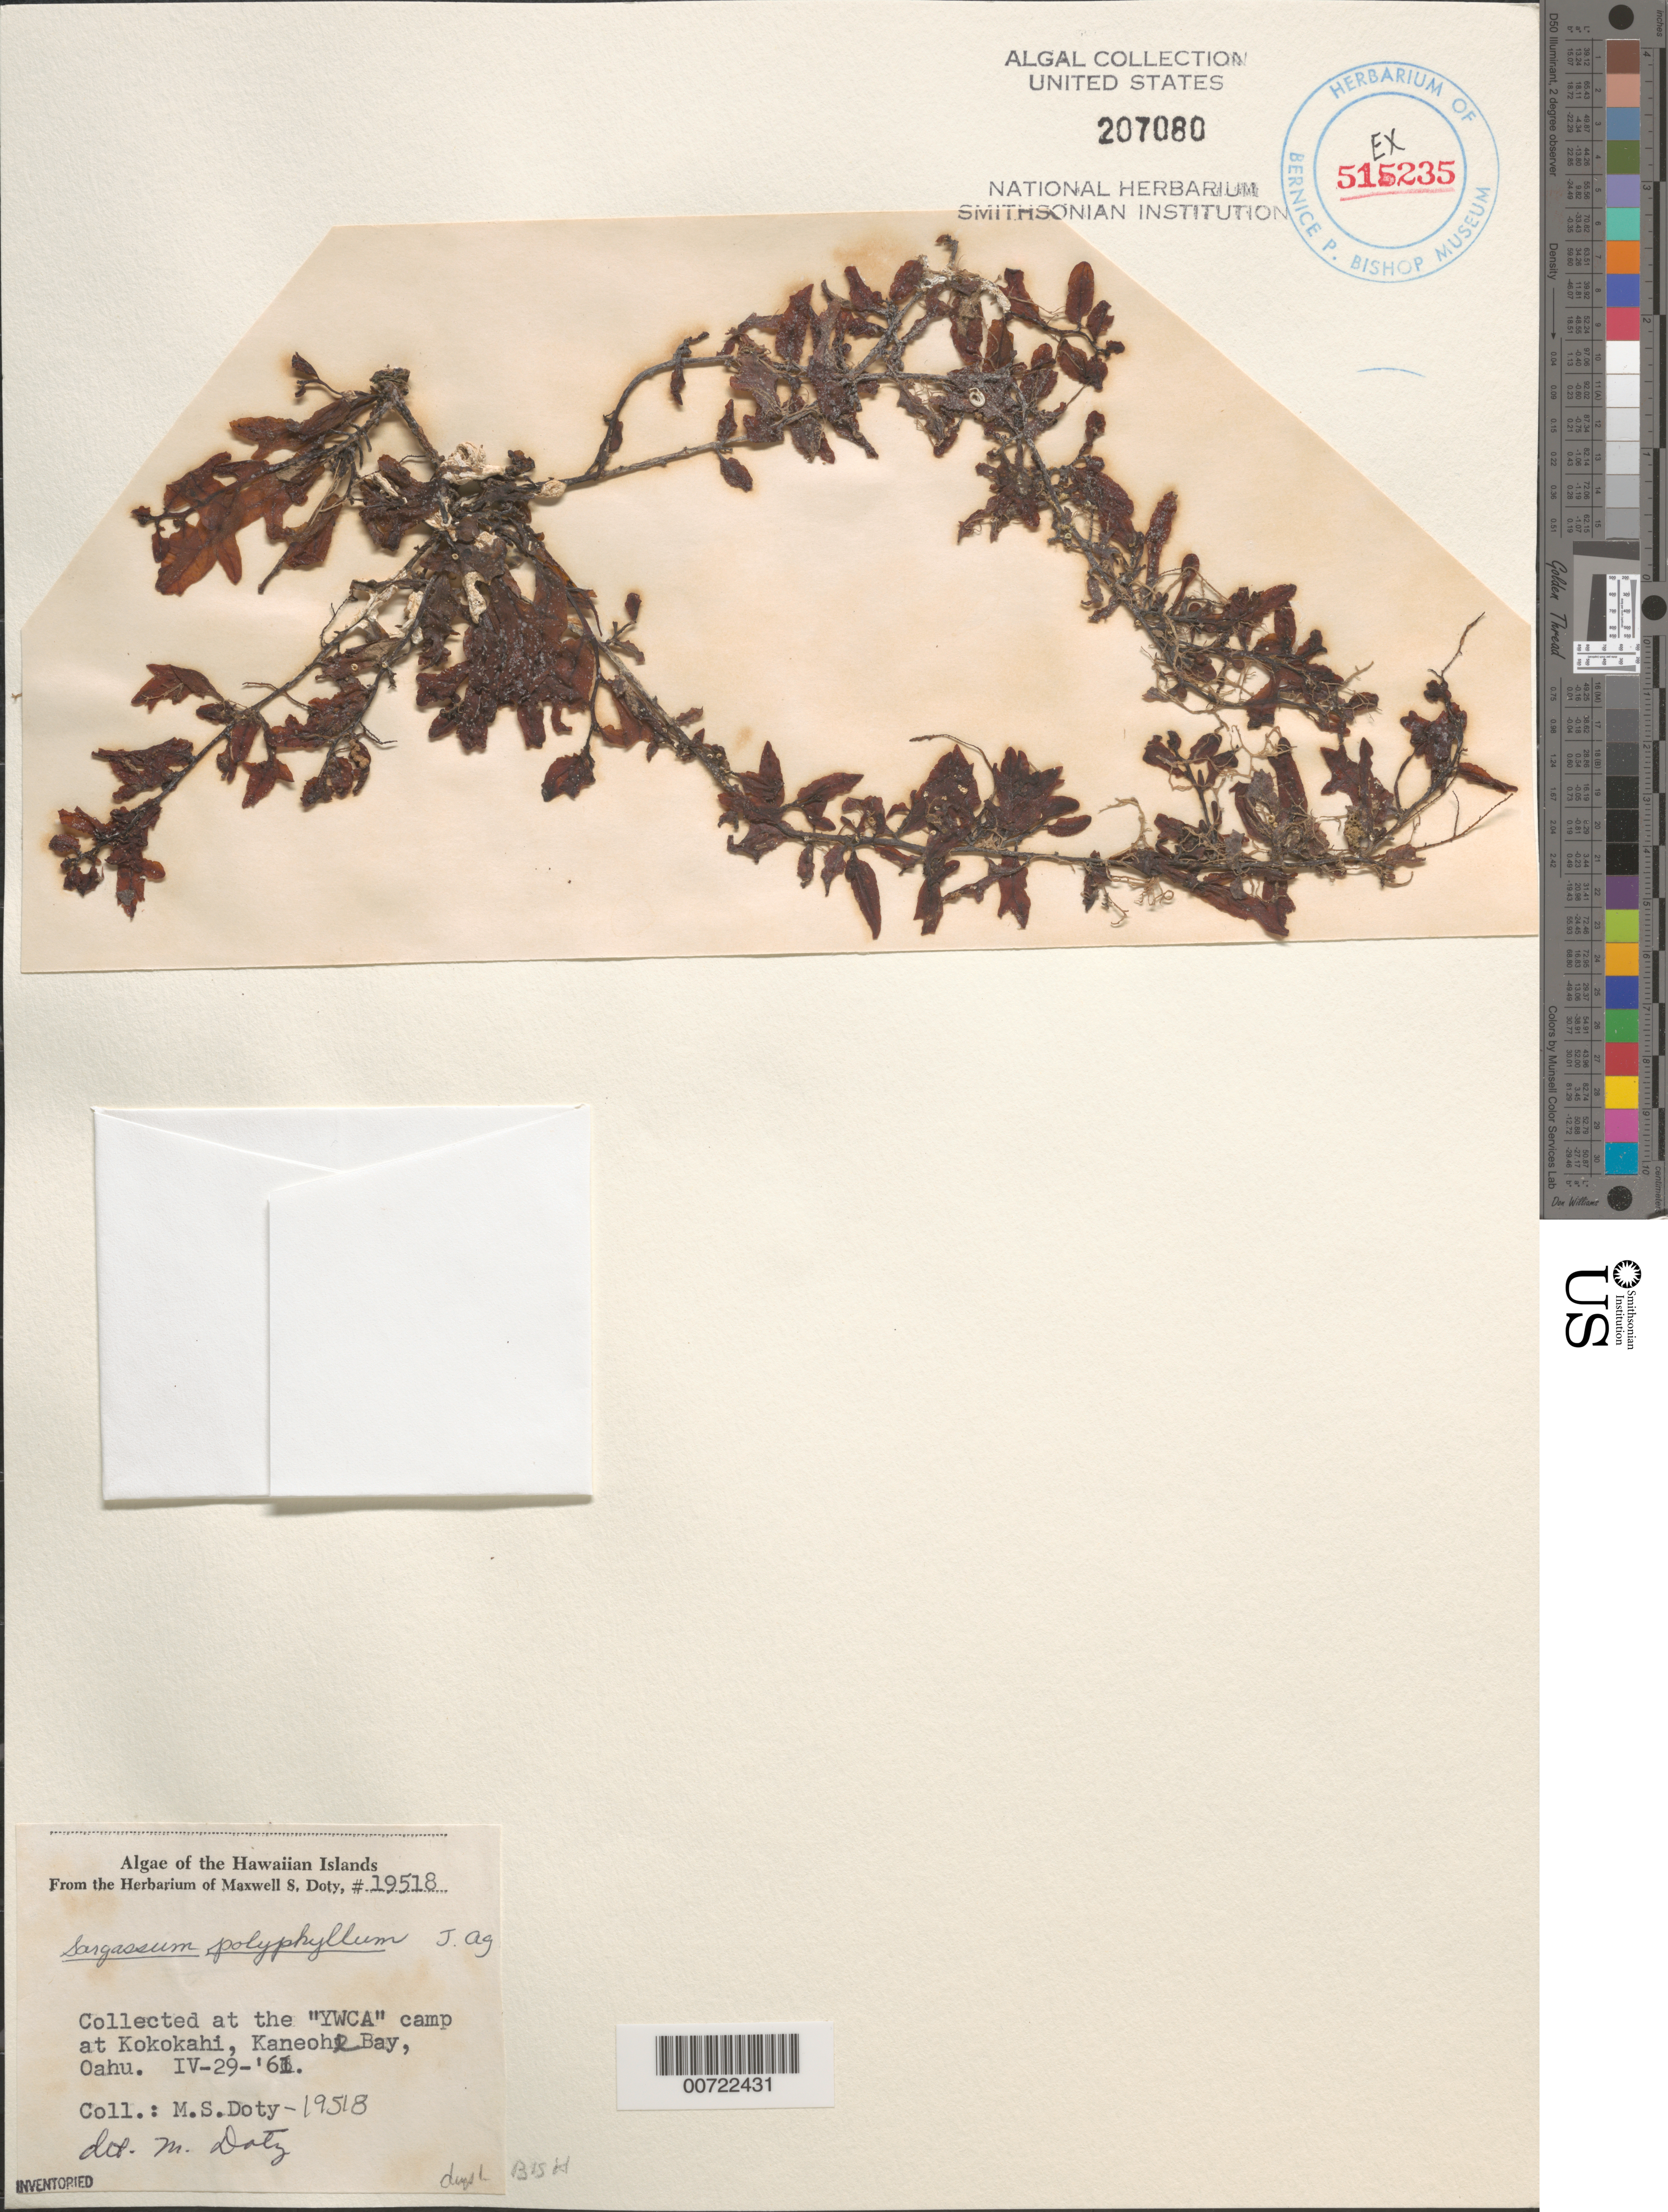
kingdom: Chromista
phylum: Ochrophyta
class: Phaeophyceae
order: Fucales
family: Sargassaceae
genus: Sargassum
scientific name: Sargassum polyphyllum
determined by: Doty, M. S.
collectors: M. S. Doty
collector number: MSD 19518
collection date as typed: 29 Apr 1961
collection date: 1961-04-29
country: United States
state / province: Hawaii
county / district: Honolulu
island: Oahu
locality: Kaneohe Bay, Kokokahi, YWCA camp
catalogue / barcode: US 207080